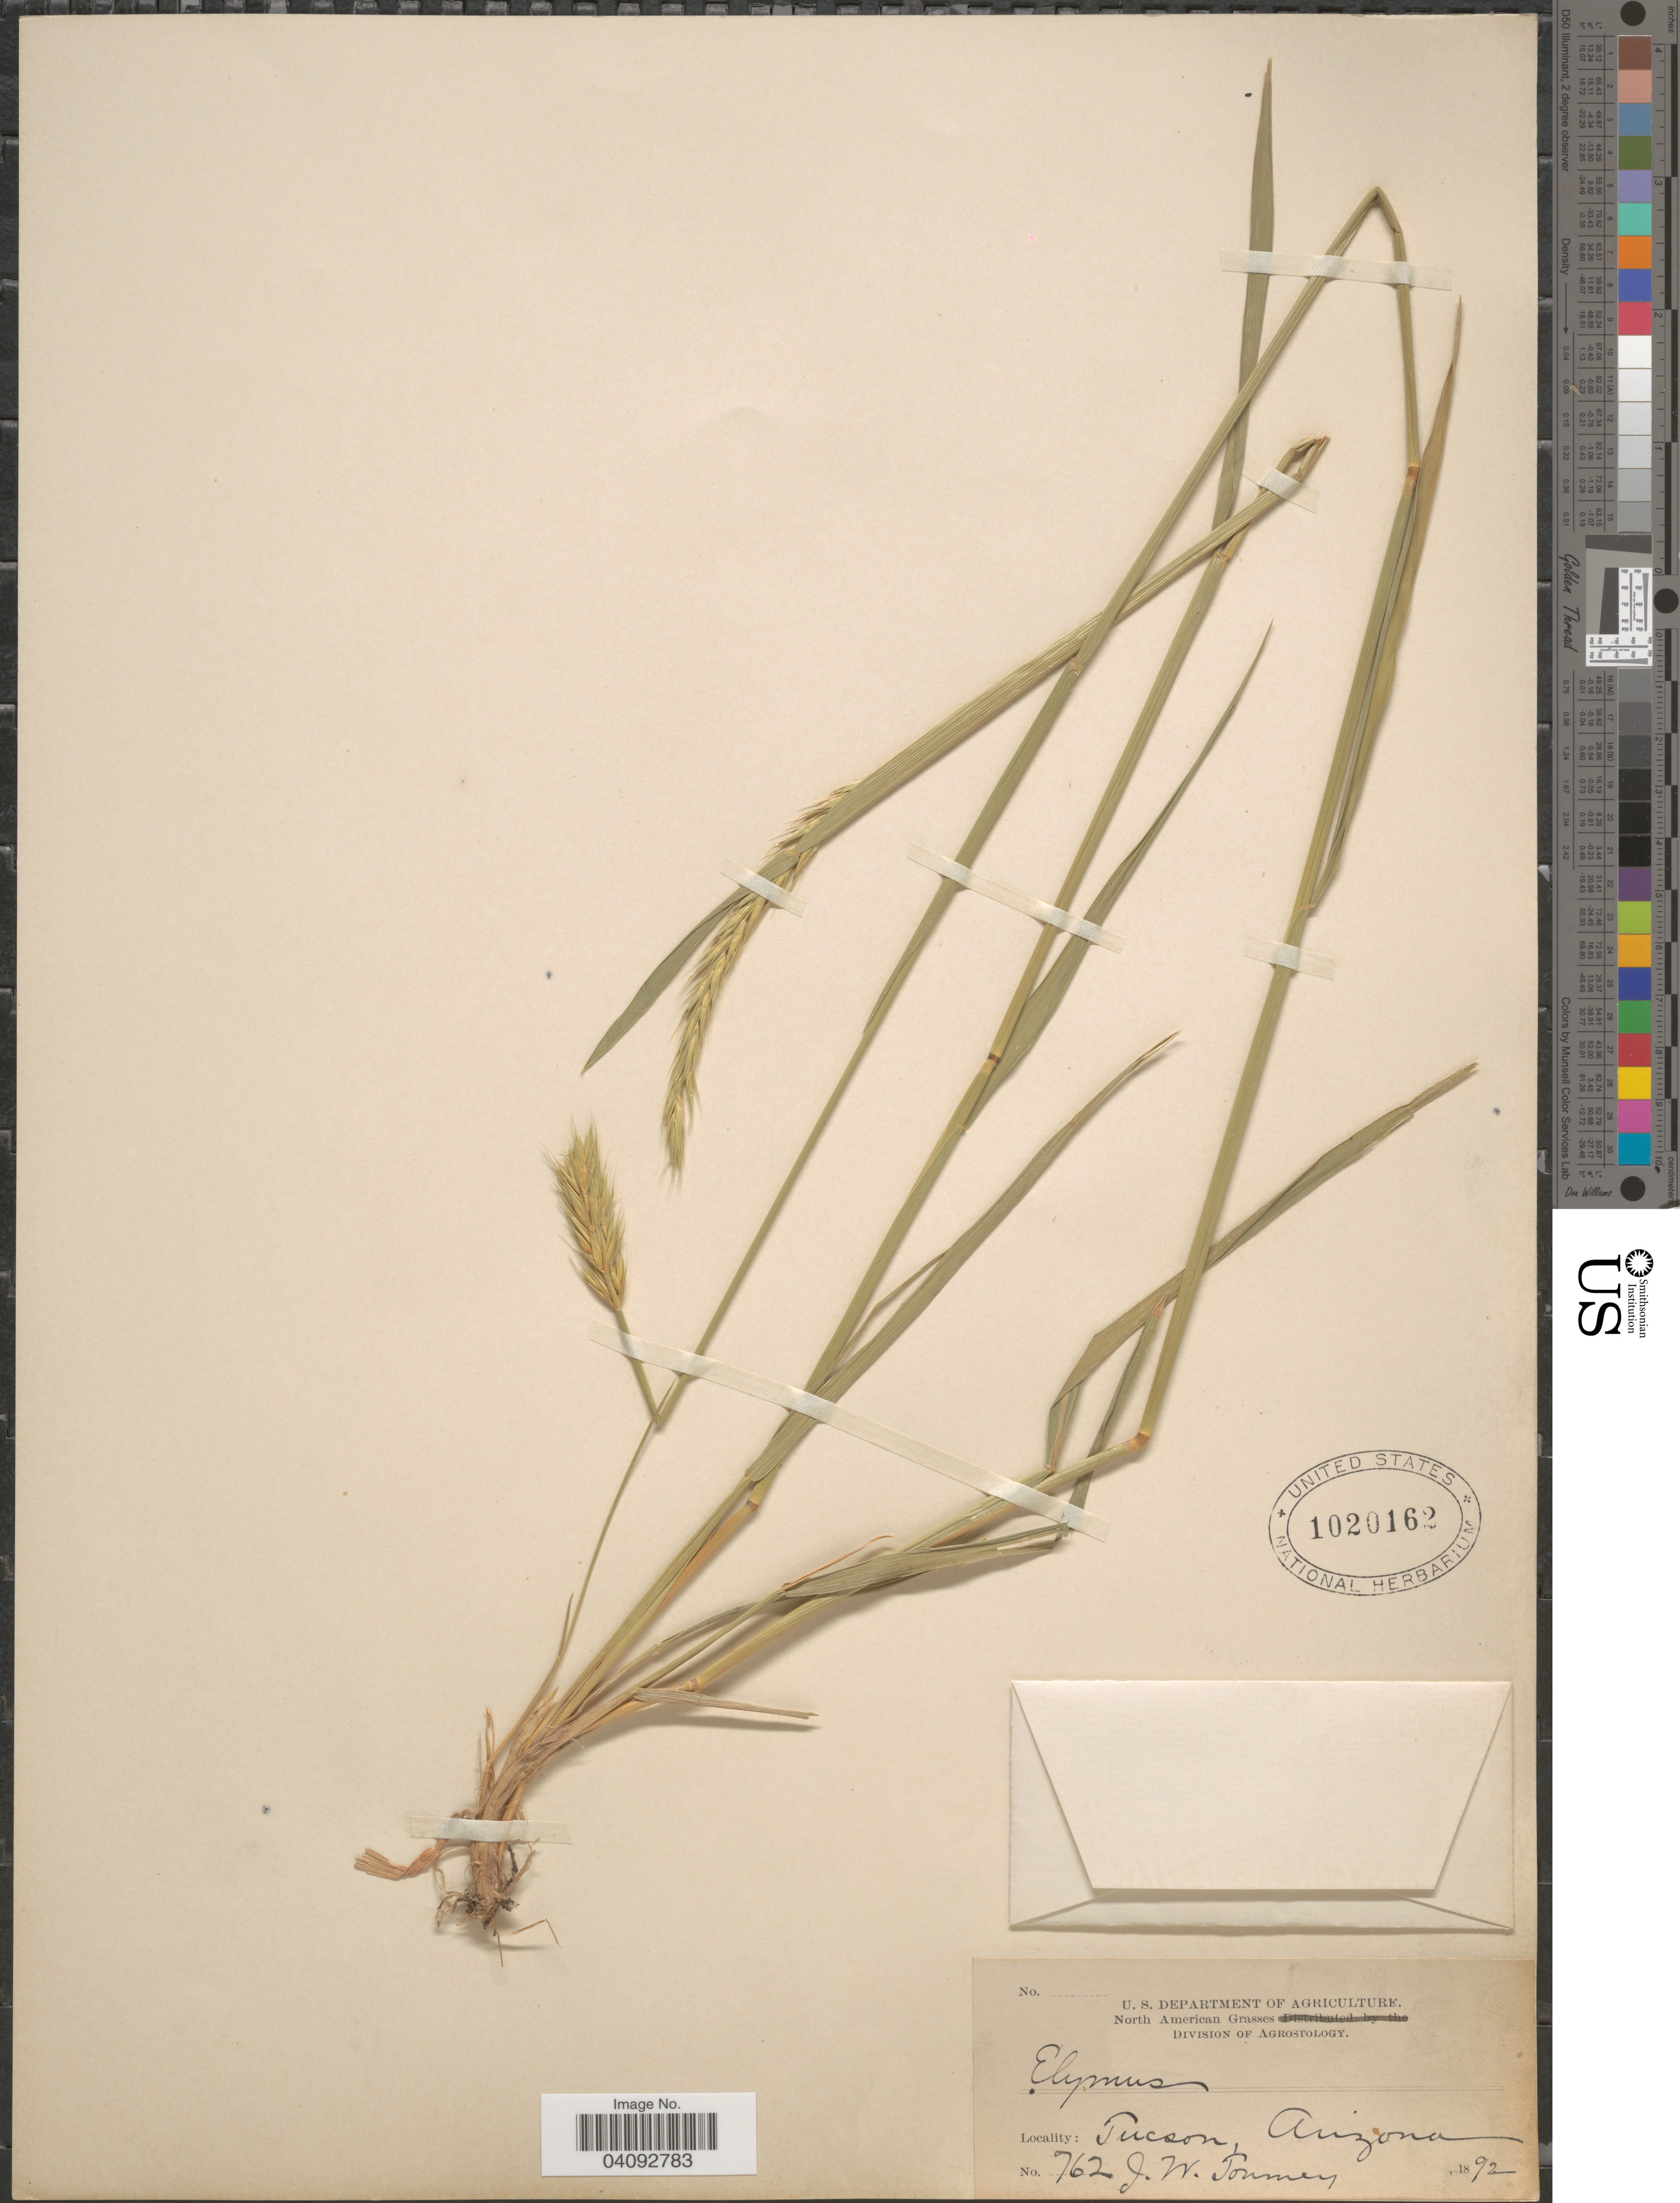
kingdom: Plantae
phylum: Tracheophyta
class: Liliopsida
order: Poales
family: Poaceae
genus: Elymus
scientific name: Elymus glaucus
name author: Buckley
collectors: J. W. Toumey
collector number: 762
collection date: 1892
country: United States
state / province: Arizona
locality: Tucson.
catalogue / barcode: US 1020162